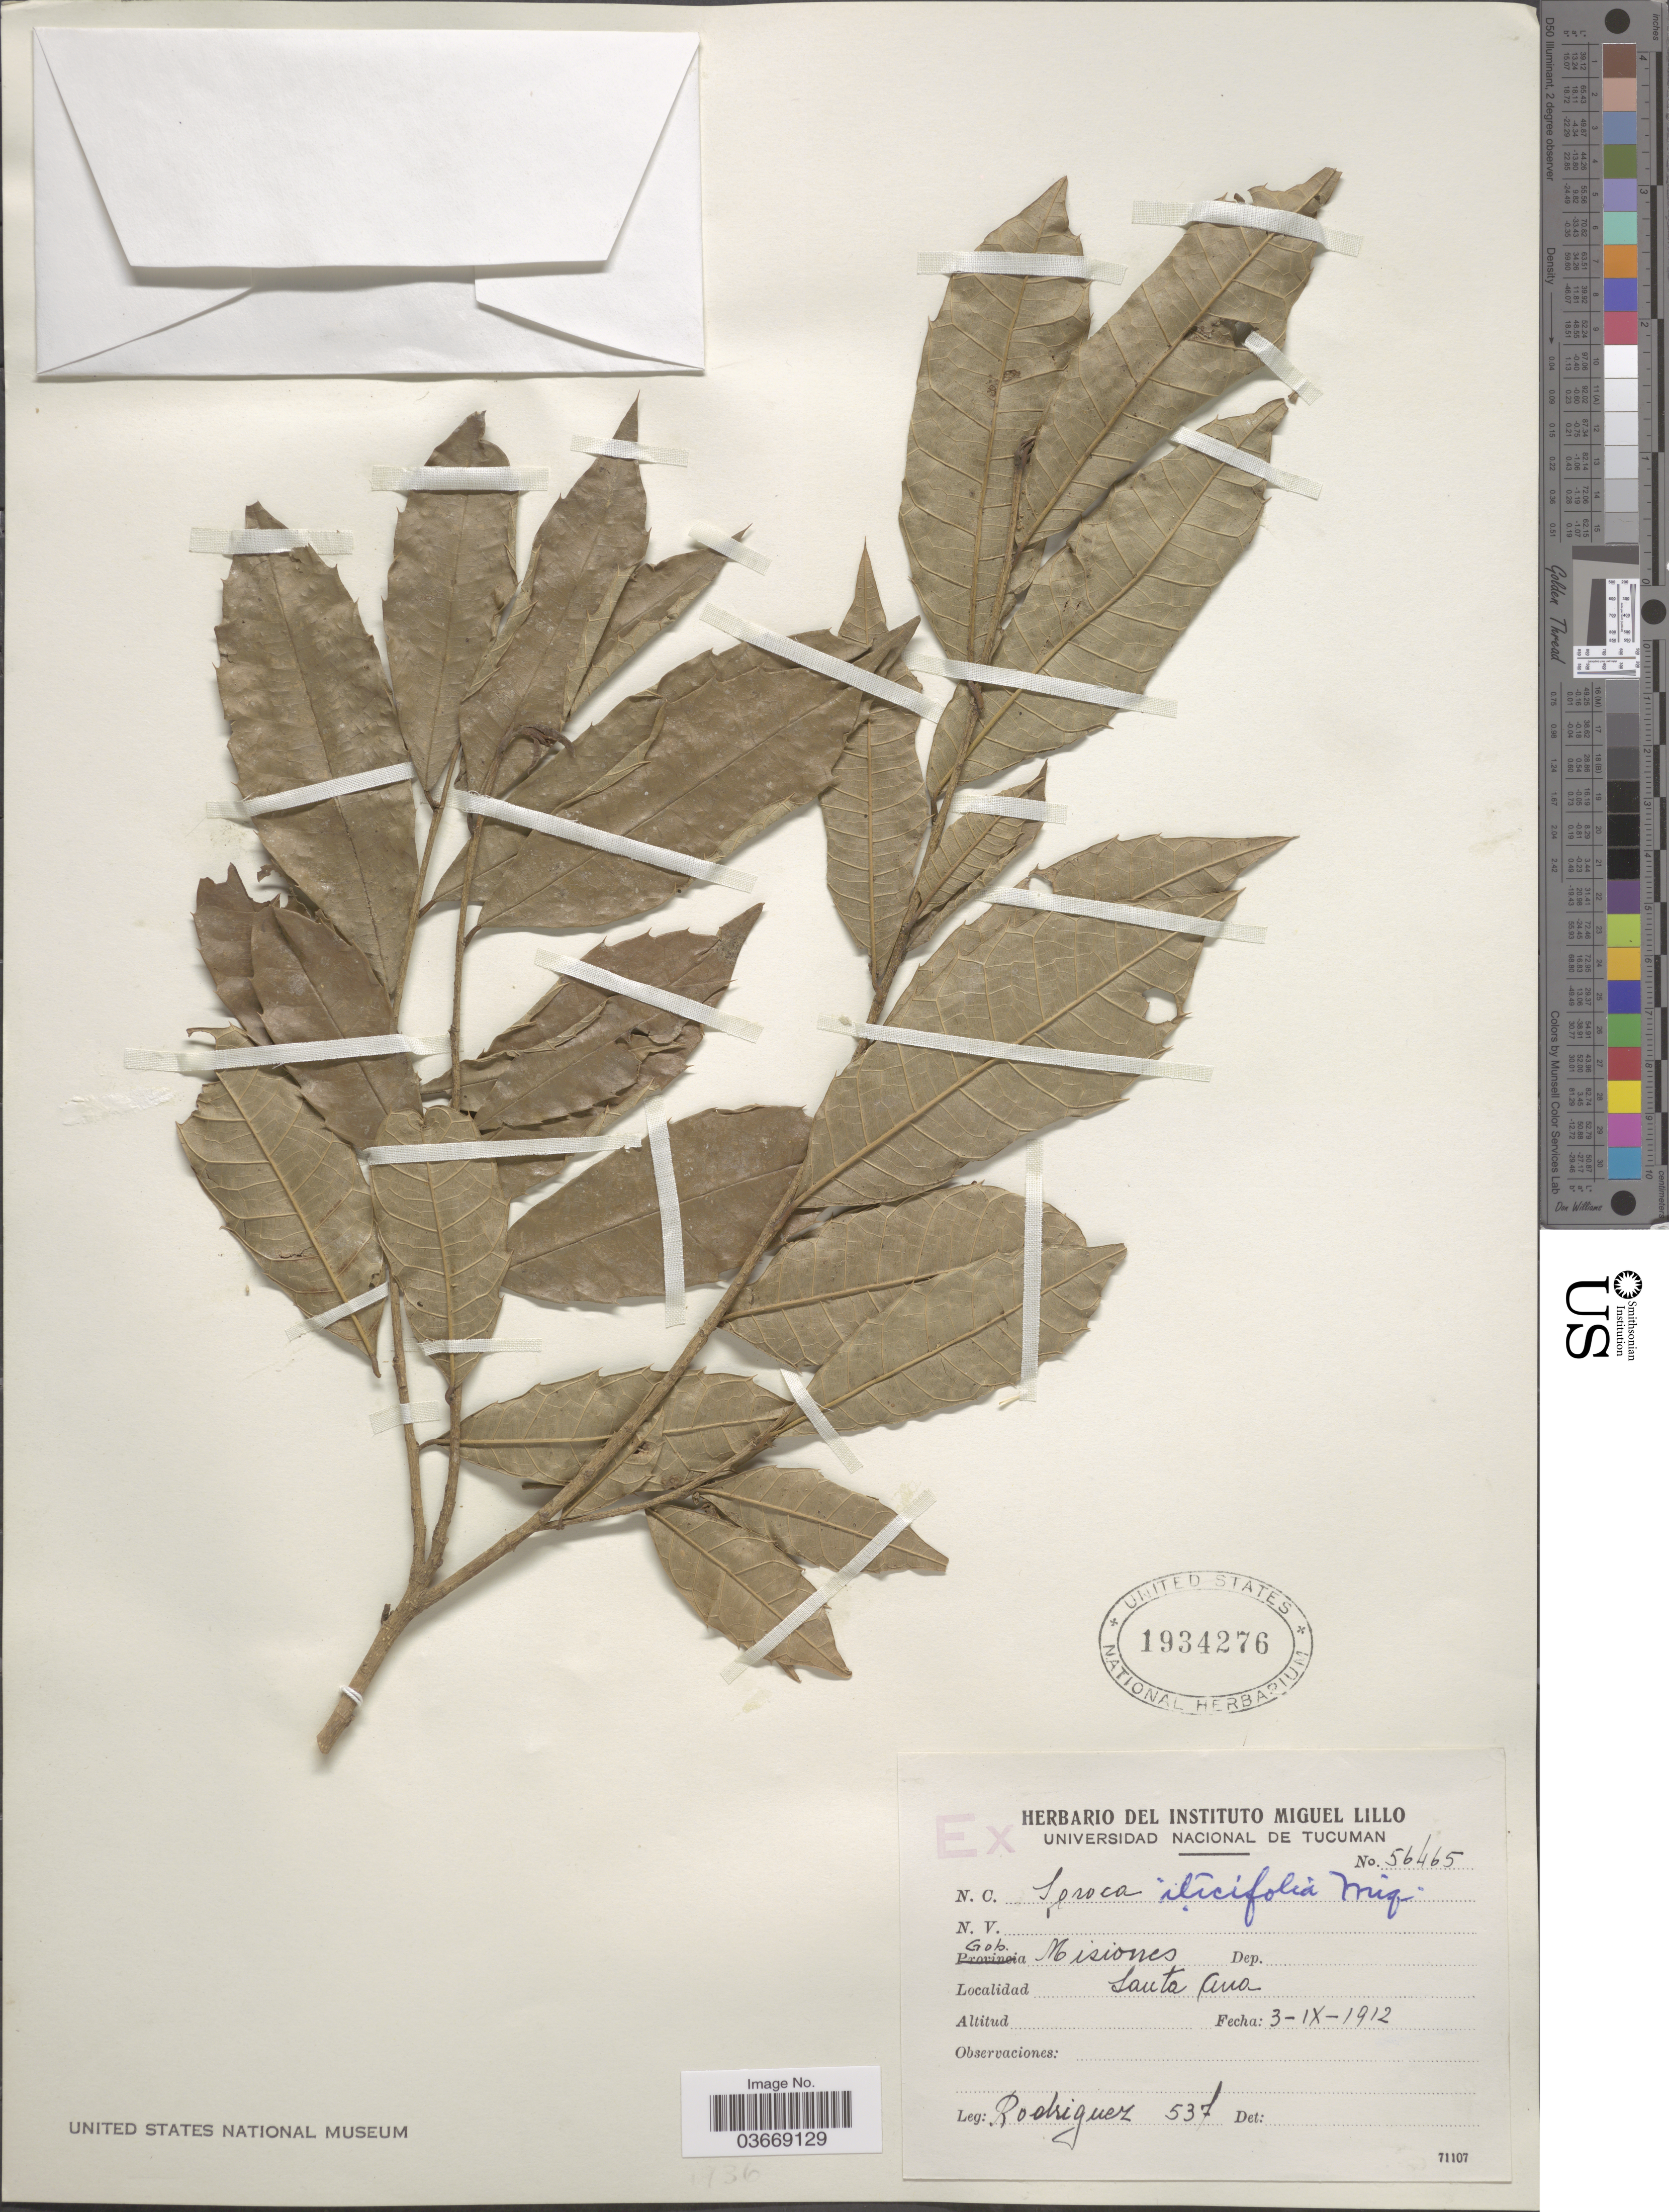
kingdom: Plantae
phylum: Tracheophyta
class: Magnoliopsida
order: Rosales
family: Moraceae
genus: Sorocea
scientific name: Sorocea ilicifolia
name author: Miq.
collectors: Rodriguez, --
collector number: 537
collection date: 1912-09-03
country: Argentina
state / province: Misiones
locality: Gob. Misiones. Santa Ana.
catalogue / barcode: US 1934276